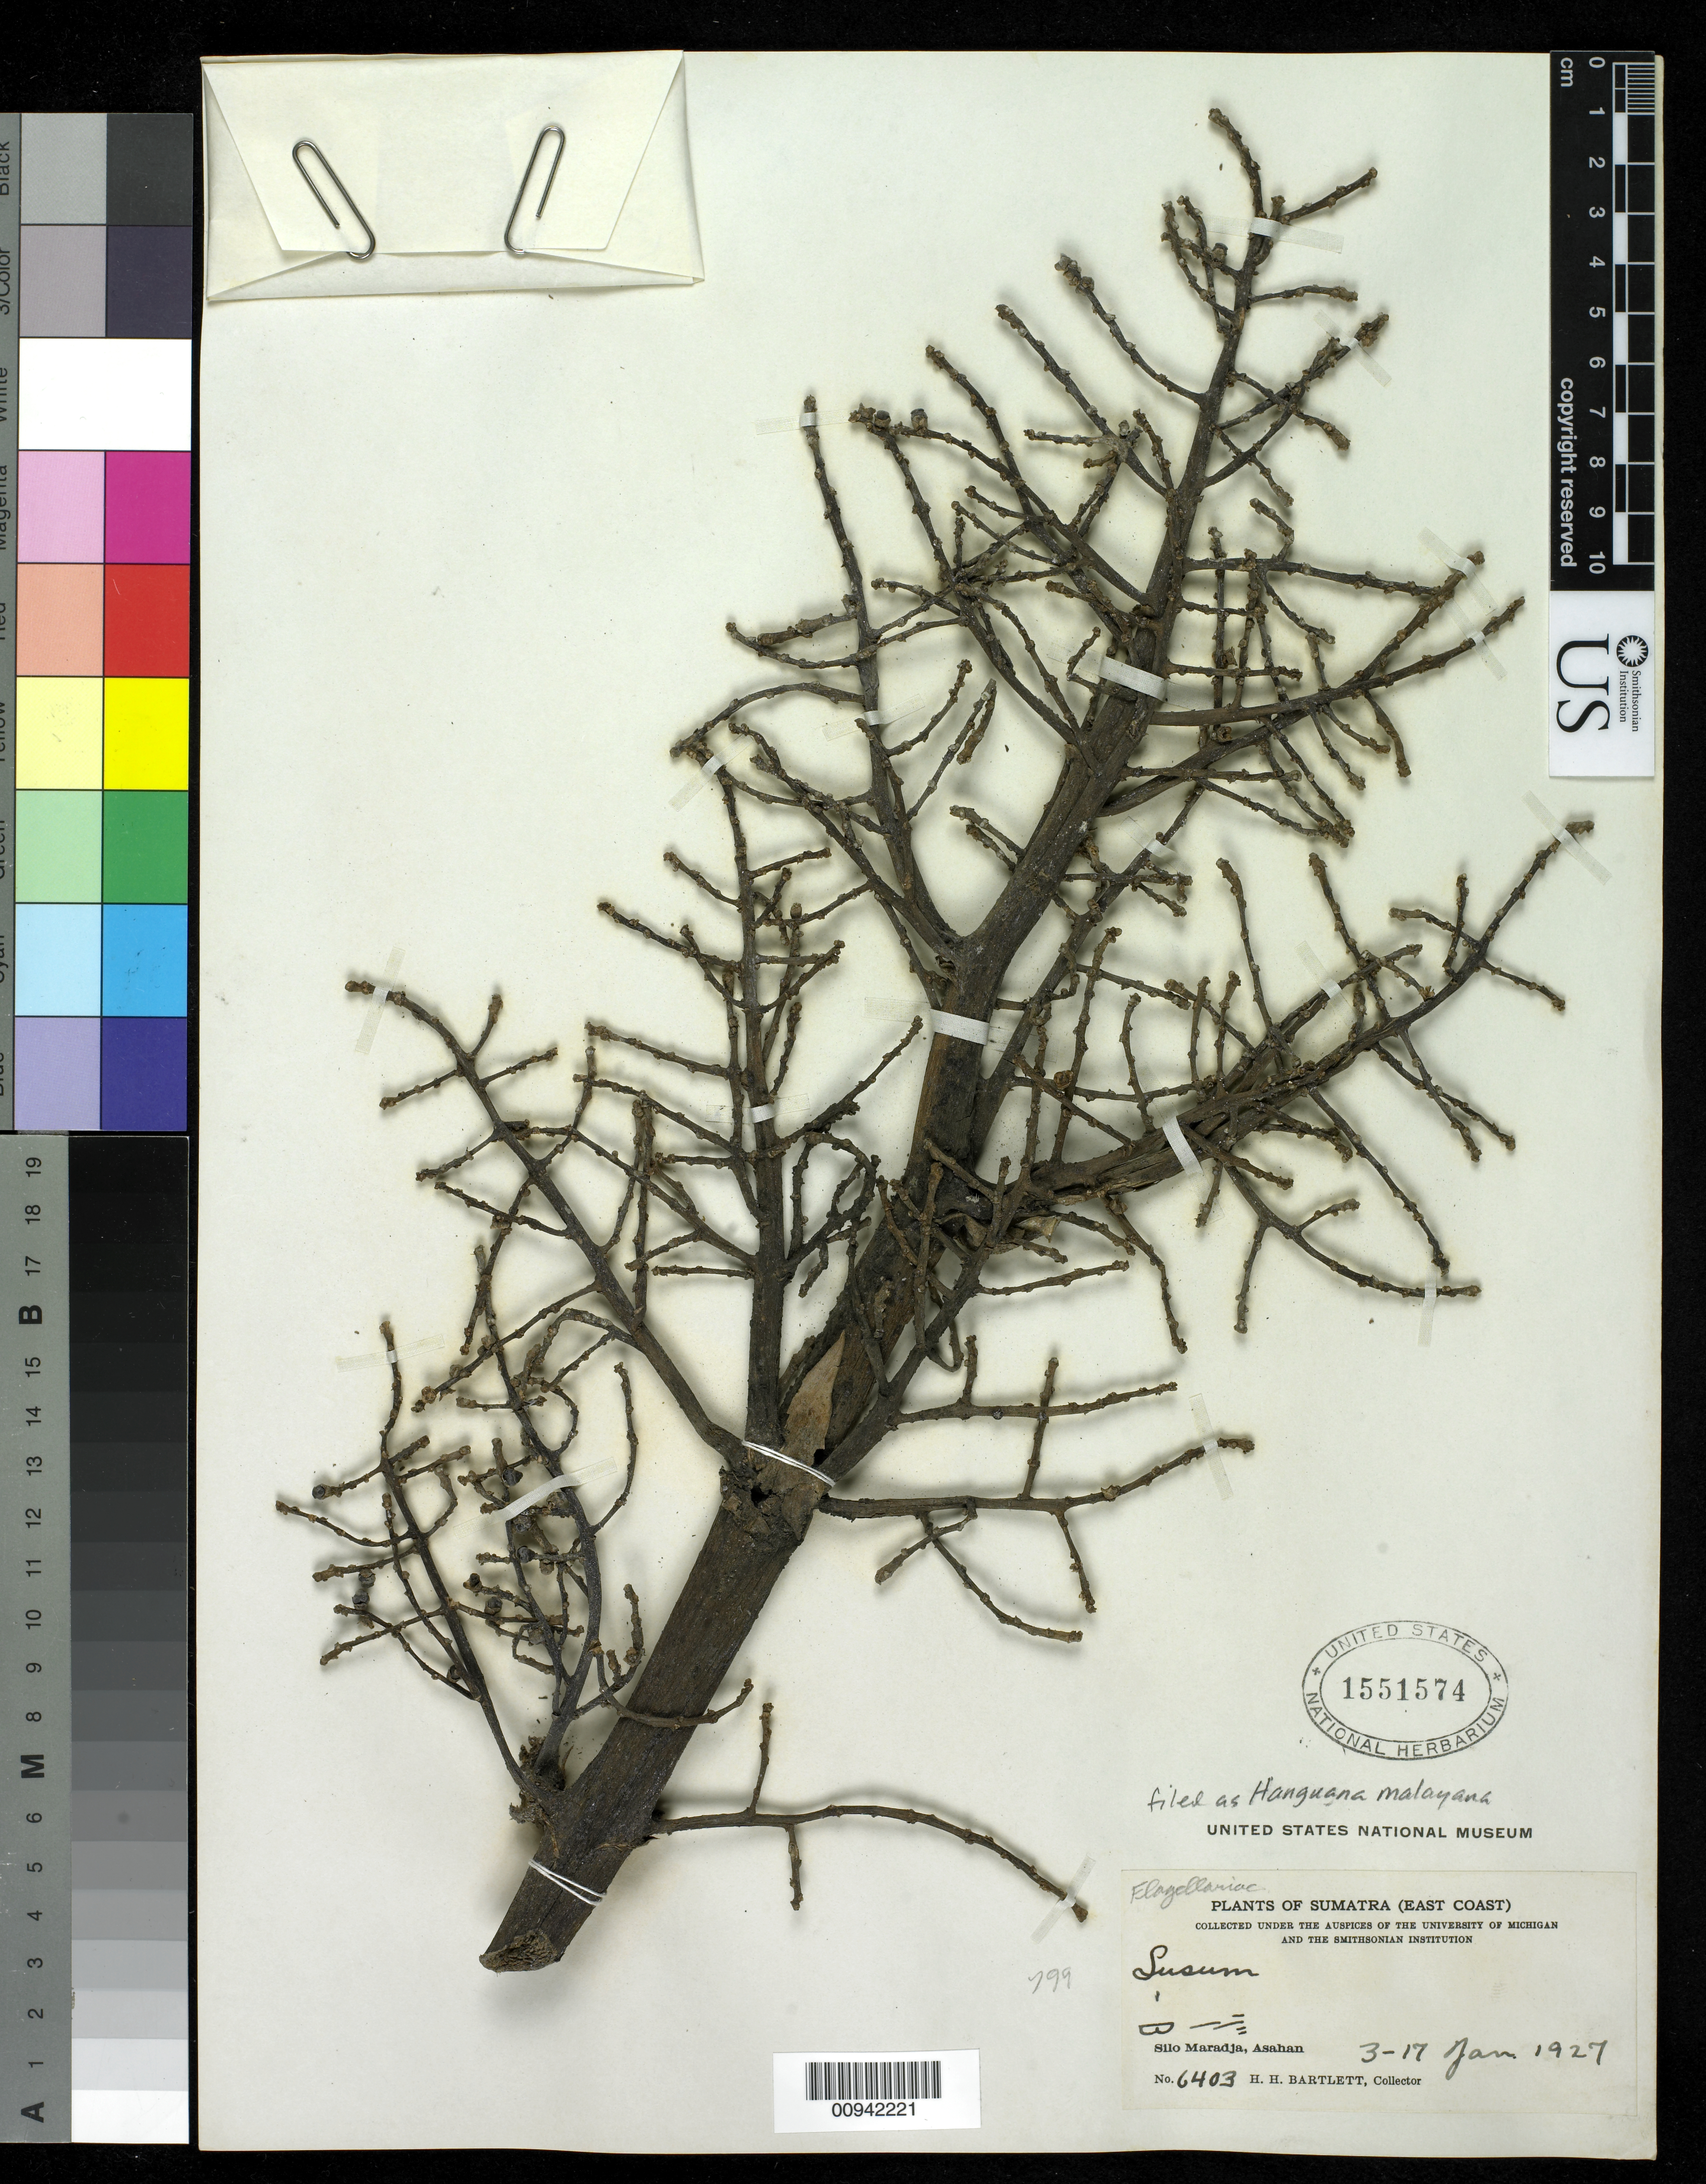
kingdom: Plantae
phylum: Tracheophyta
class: Liliopsida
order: Commelinales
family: Hanguanaceae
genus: Hanguana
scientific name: Hanguana malayana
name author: (Jack) Merr.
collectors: H. H. Bartlett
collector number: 6403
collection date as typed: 03 Jan 1927 to 17 Jan 1927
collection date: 1927-01-03/1927-01-17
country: Indonesia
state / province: Sumatra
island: Sumatra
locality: Sumatra (East Coast), silo Maradja, Asahan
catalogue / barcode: US 1551574